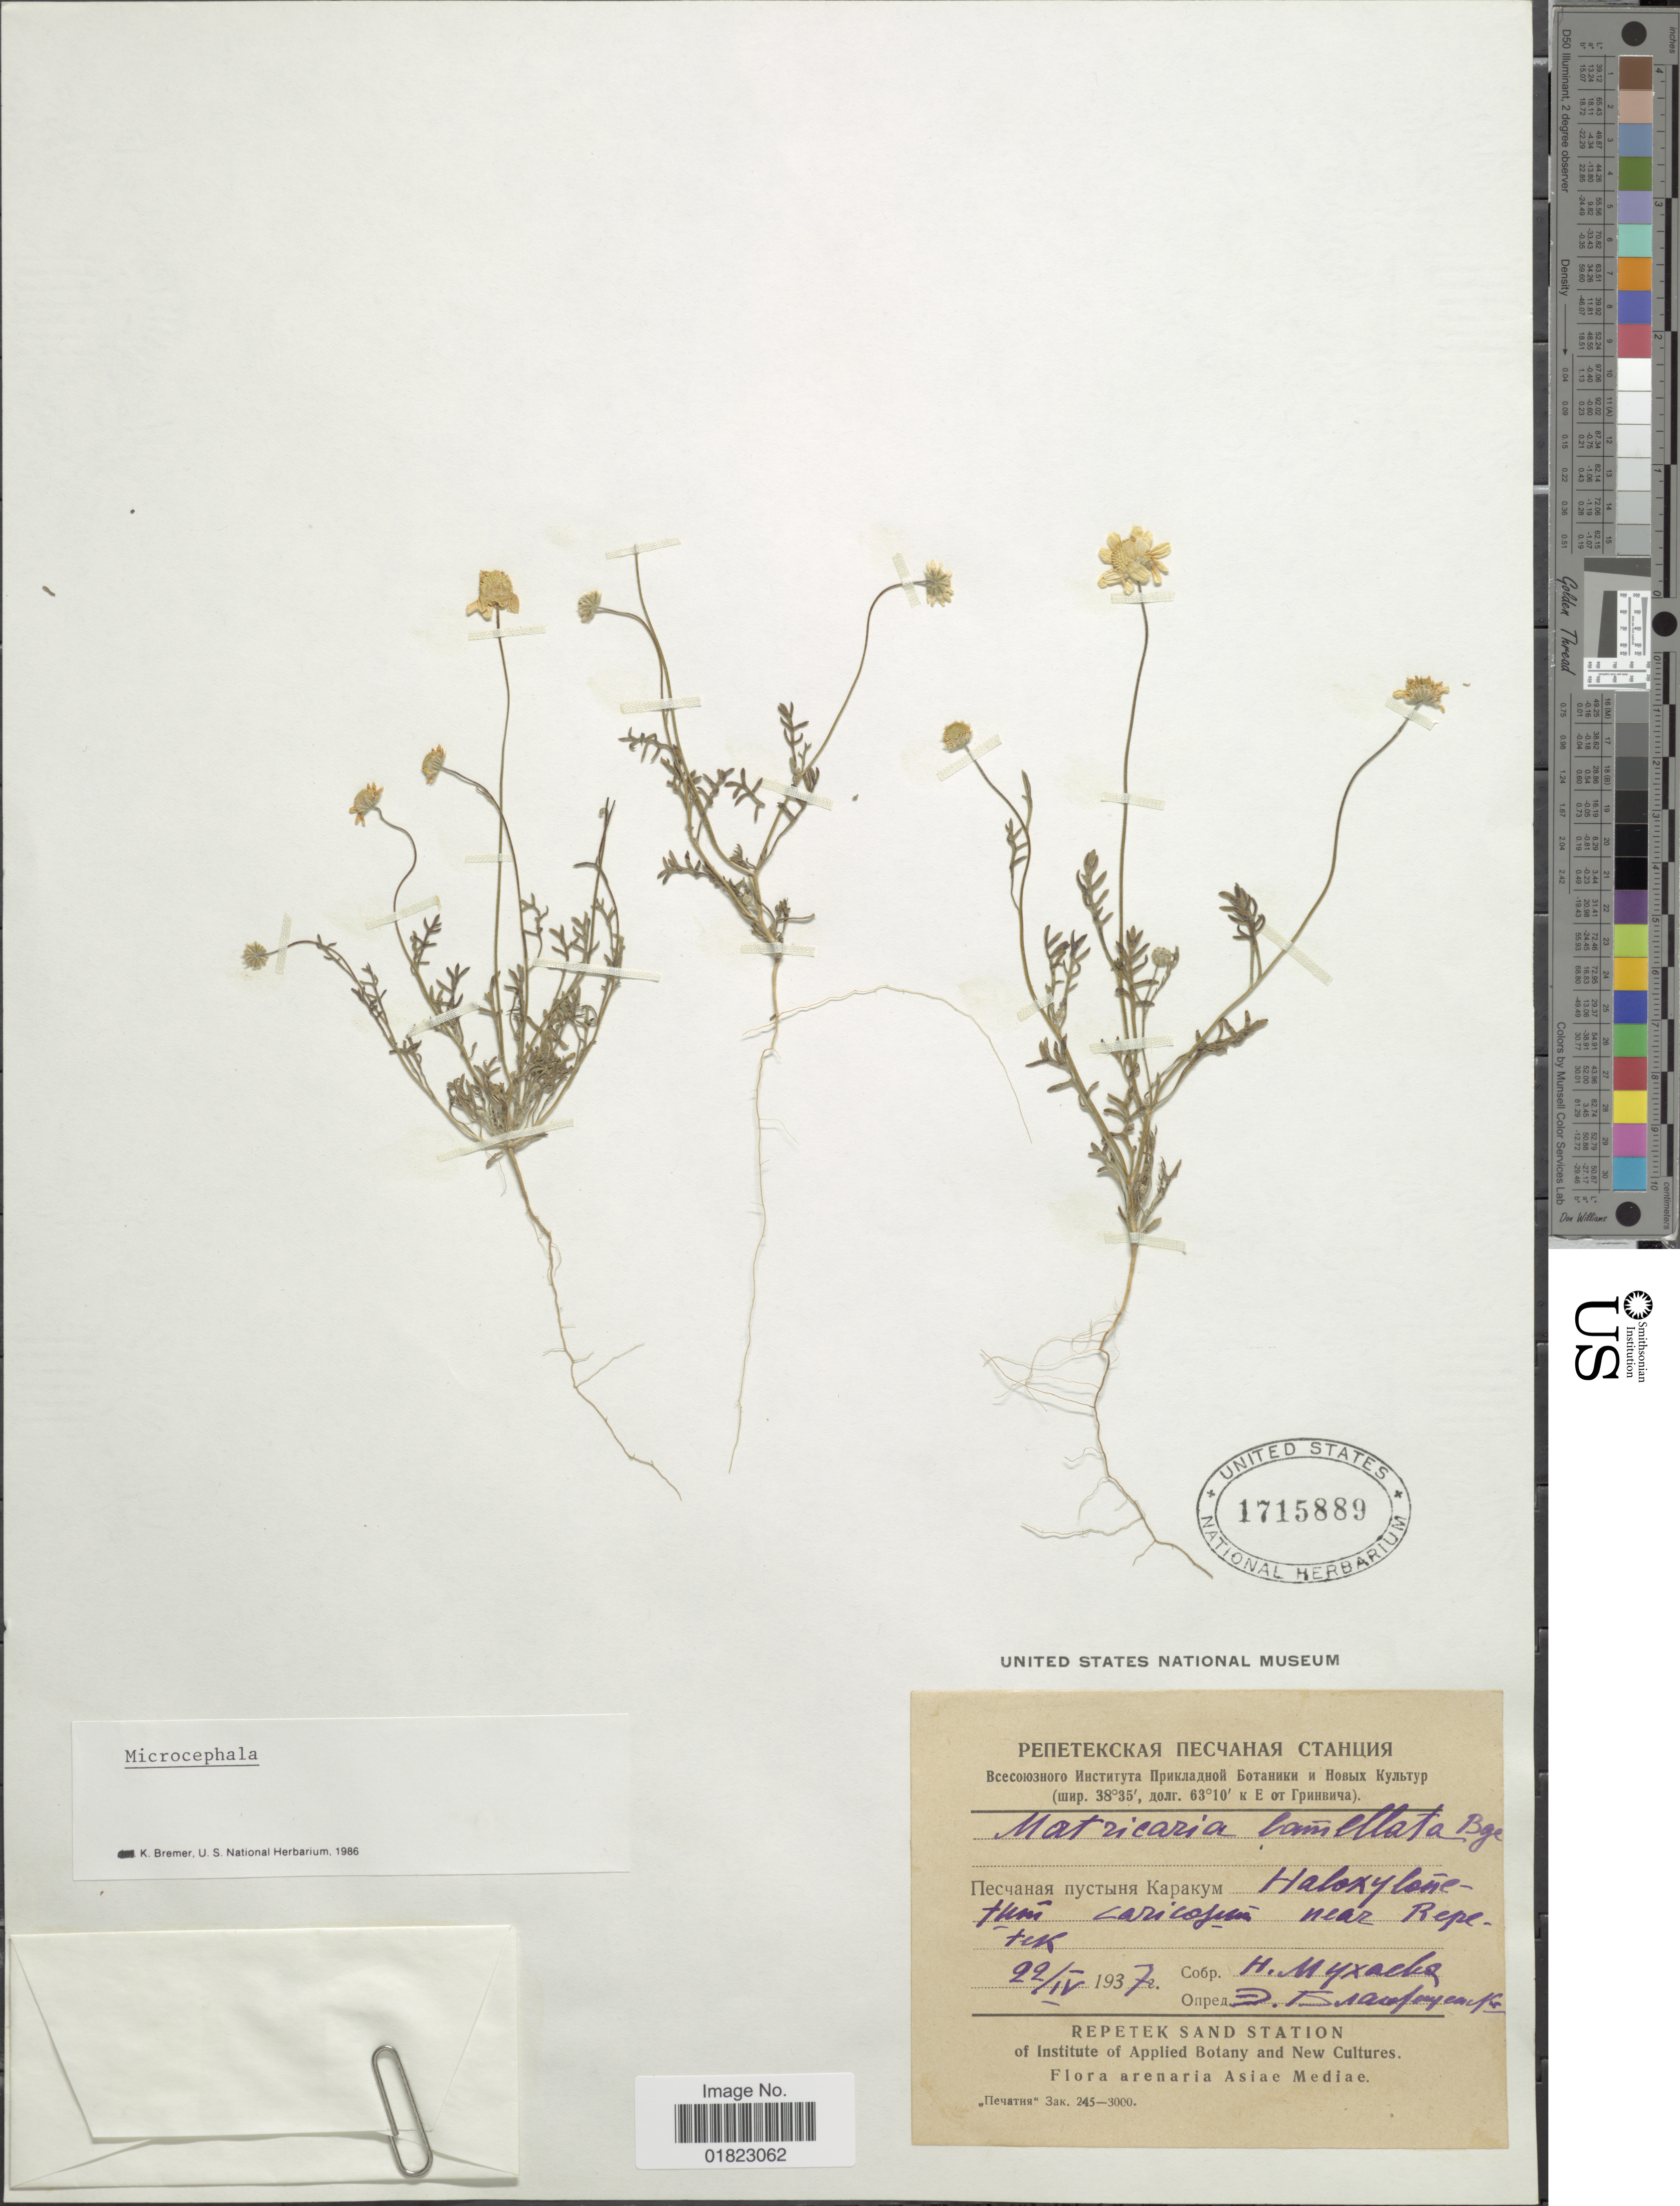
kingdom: Plantae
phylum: Tracheophyta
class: Magnoliopsida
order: Asterales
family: Asteraceae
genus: Microcephala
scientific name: Microcephala lamellata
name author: (Bunge) Pobed.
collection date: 1937-04-22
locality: [interpreted]. Arenaria Asiae Mediae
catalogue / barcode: US 1715889